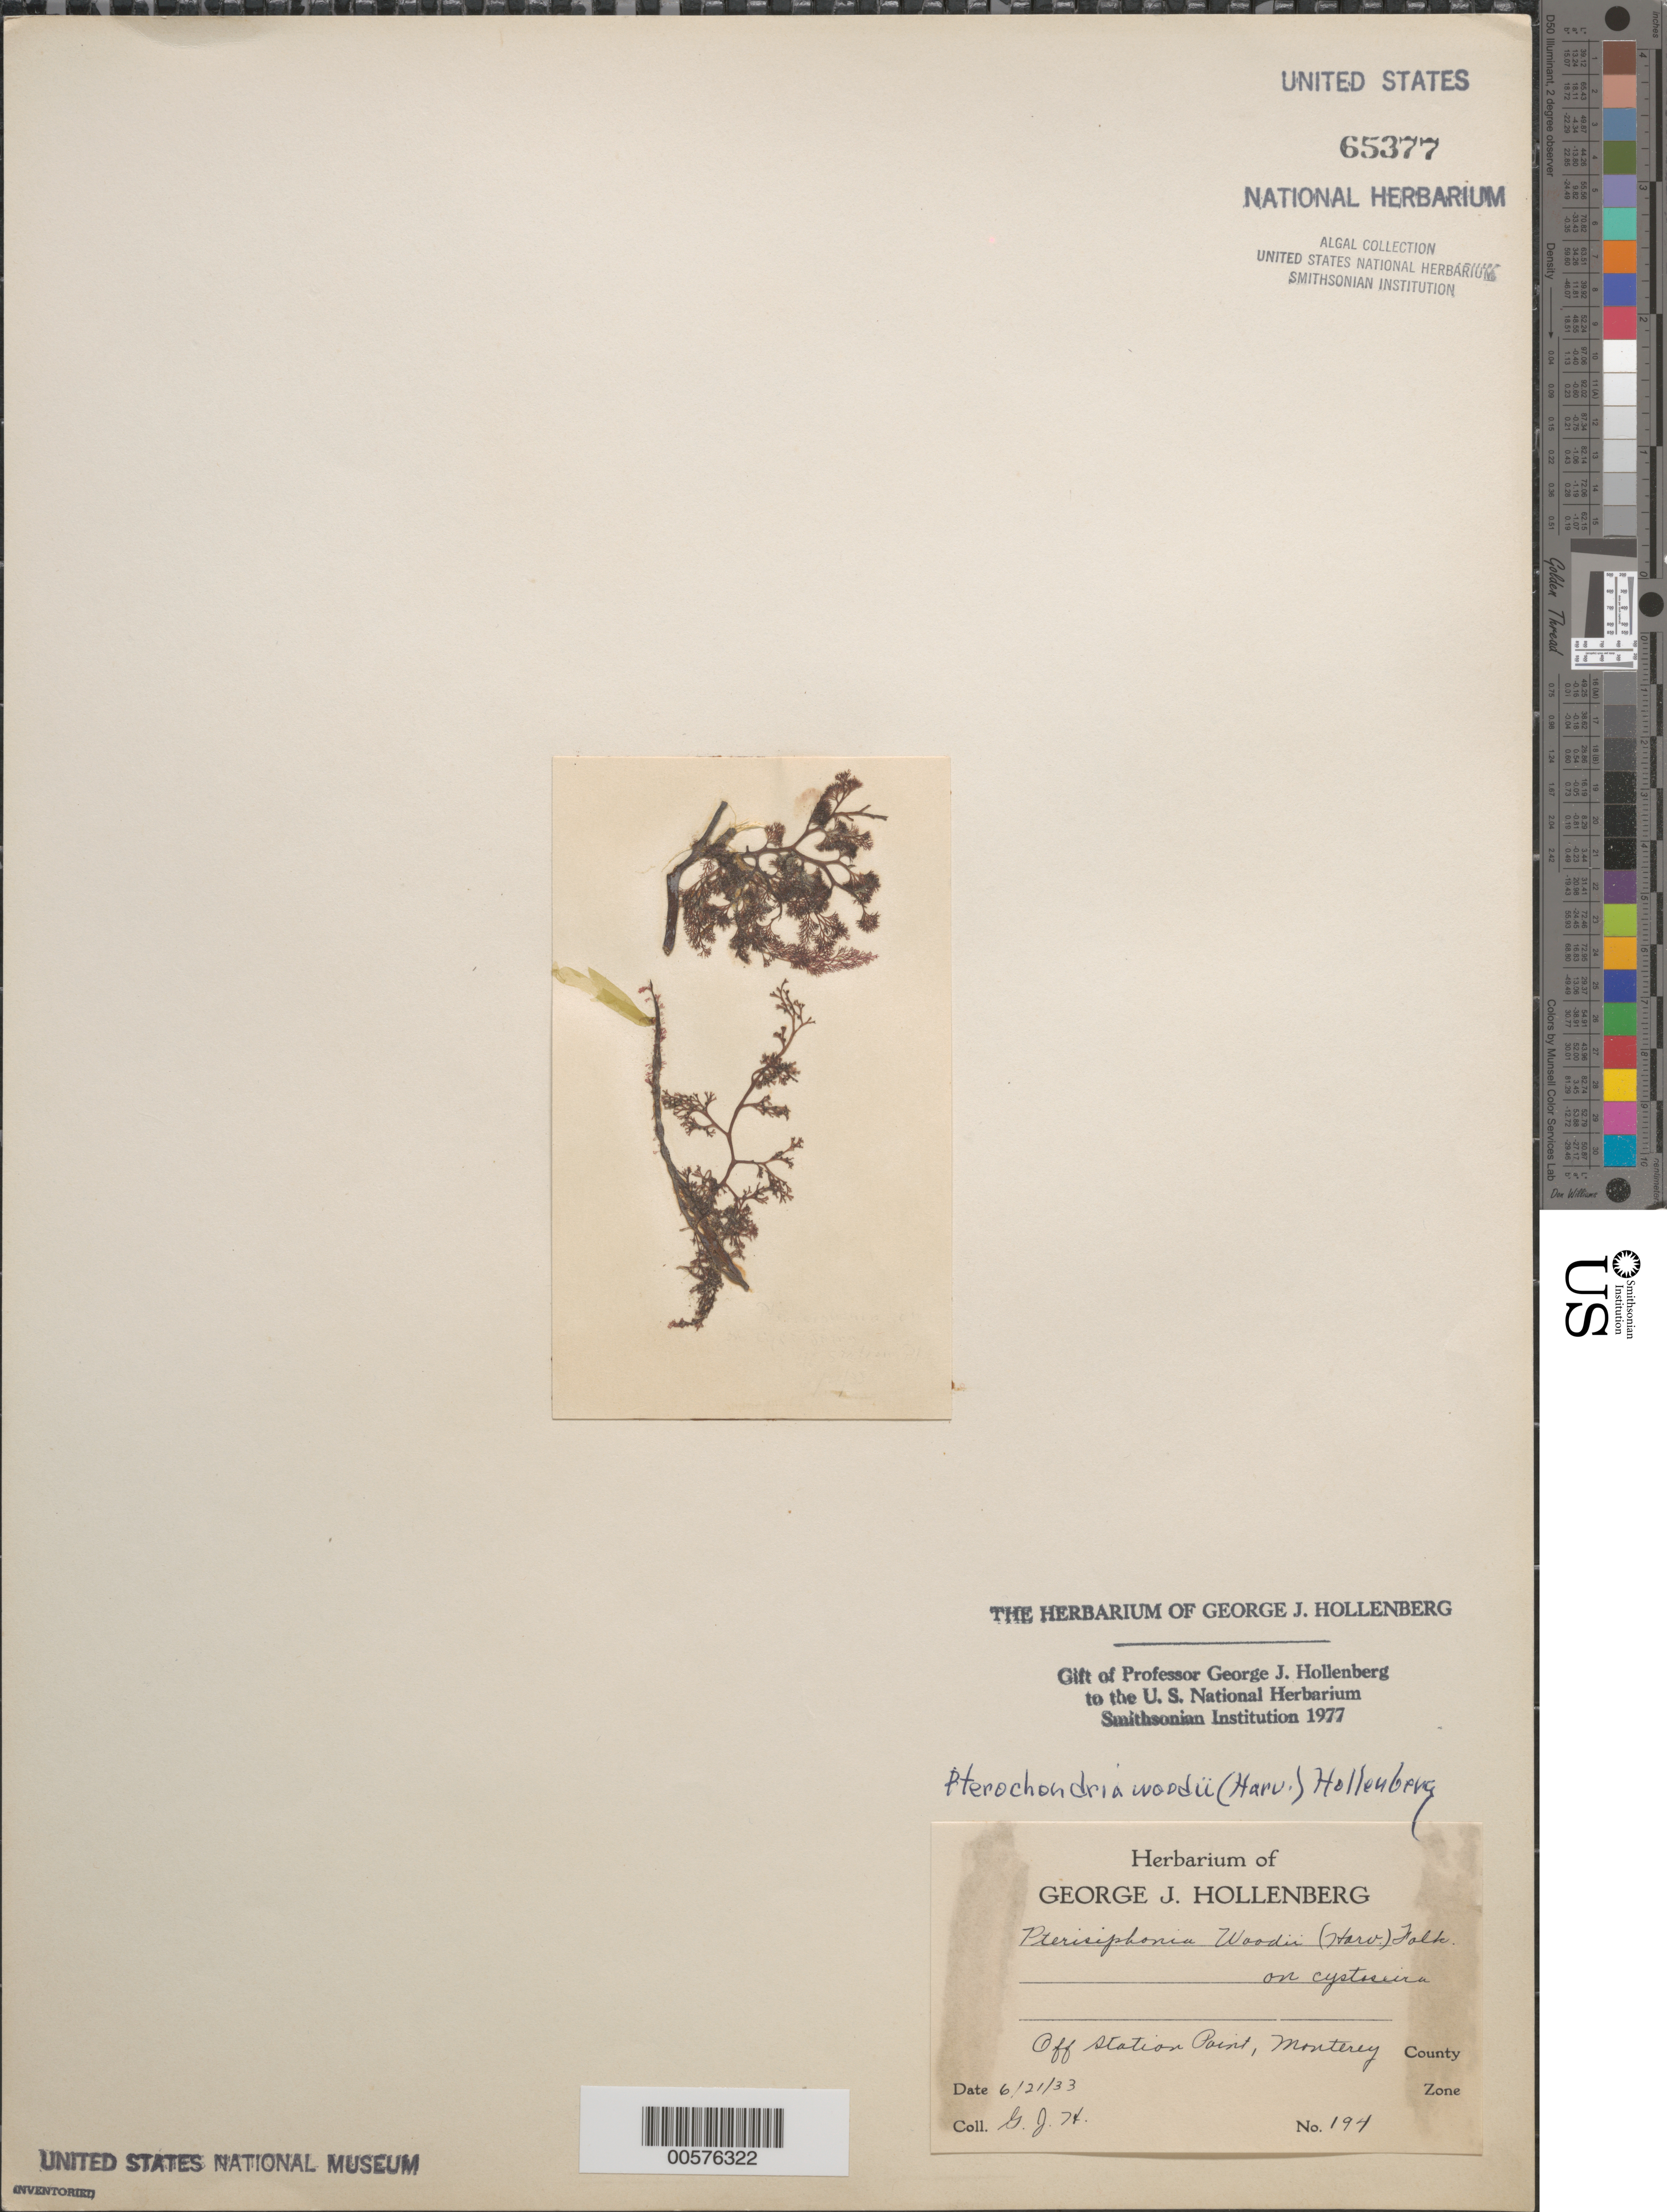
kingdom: Plantae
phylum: Rhodophyta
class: Florideophyceae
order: Ceramiales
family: Rhodomelaceae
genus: Pterochondria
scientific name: Pterochondria woodii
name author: (Harv.) Hollenb.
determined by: Hollenberg, George J.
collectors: G. Hollenberg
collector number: GJH 194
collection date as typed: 21 Jun 1933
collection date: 1933-06-21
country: United States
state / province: California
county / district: Monterey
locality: Off Station Point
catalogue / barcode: US 65377